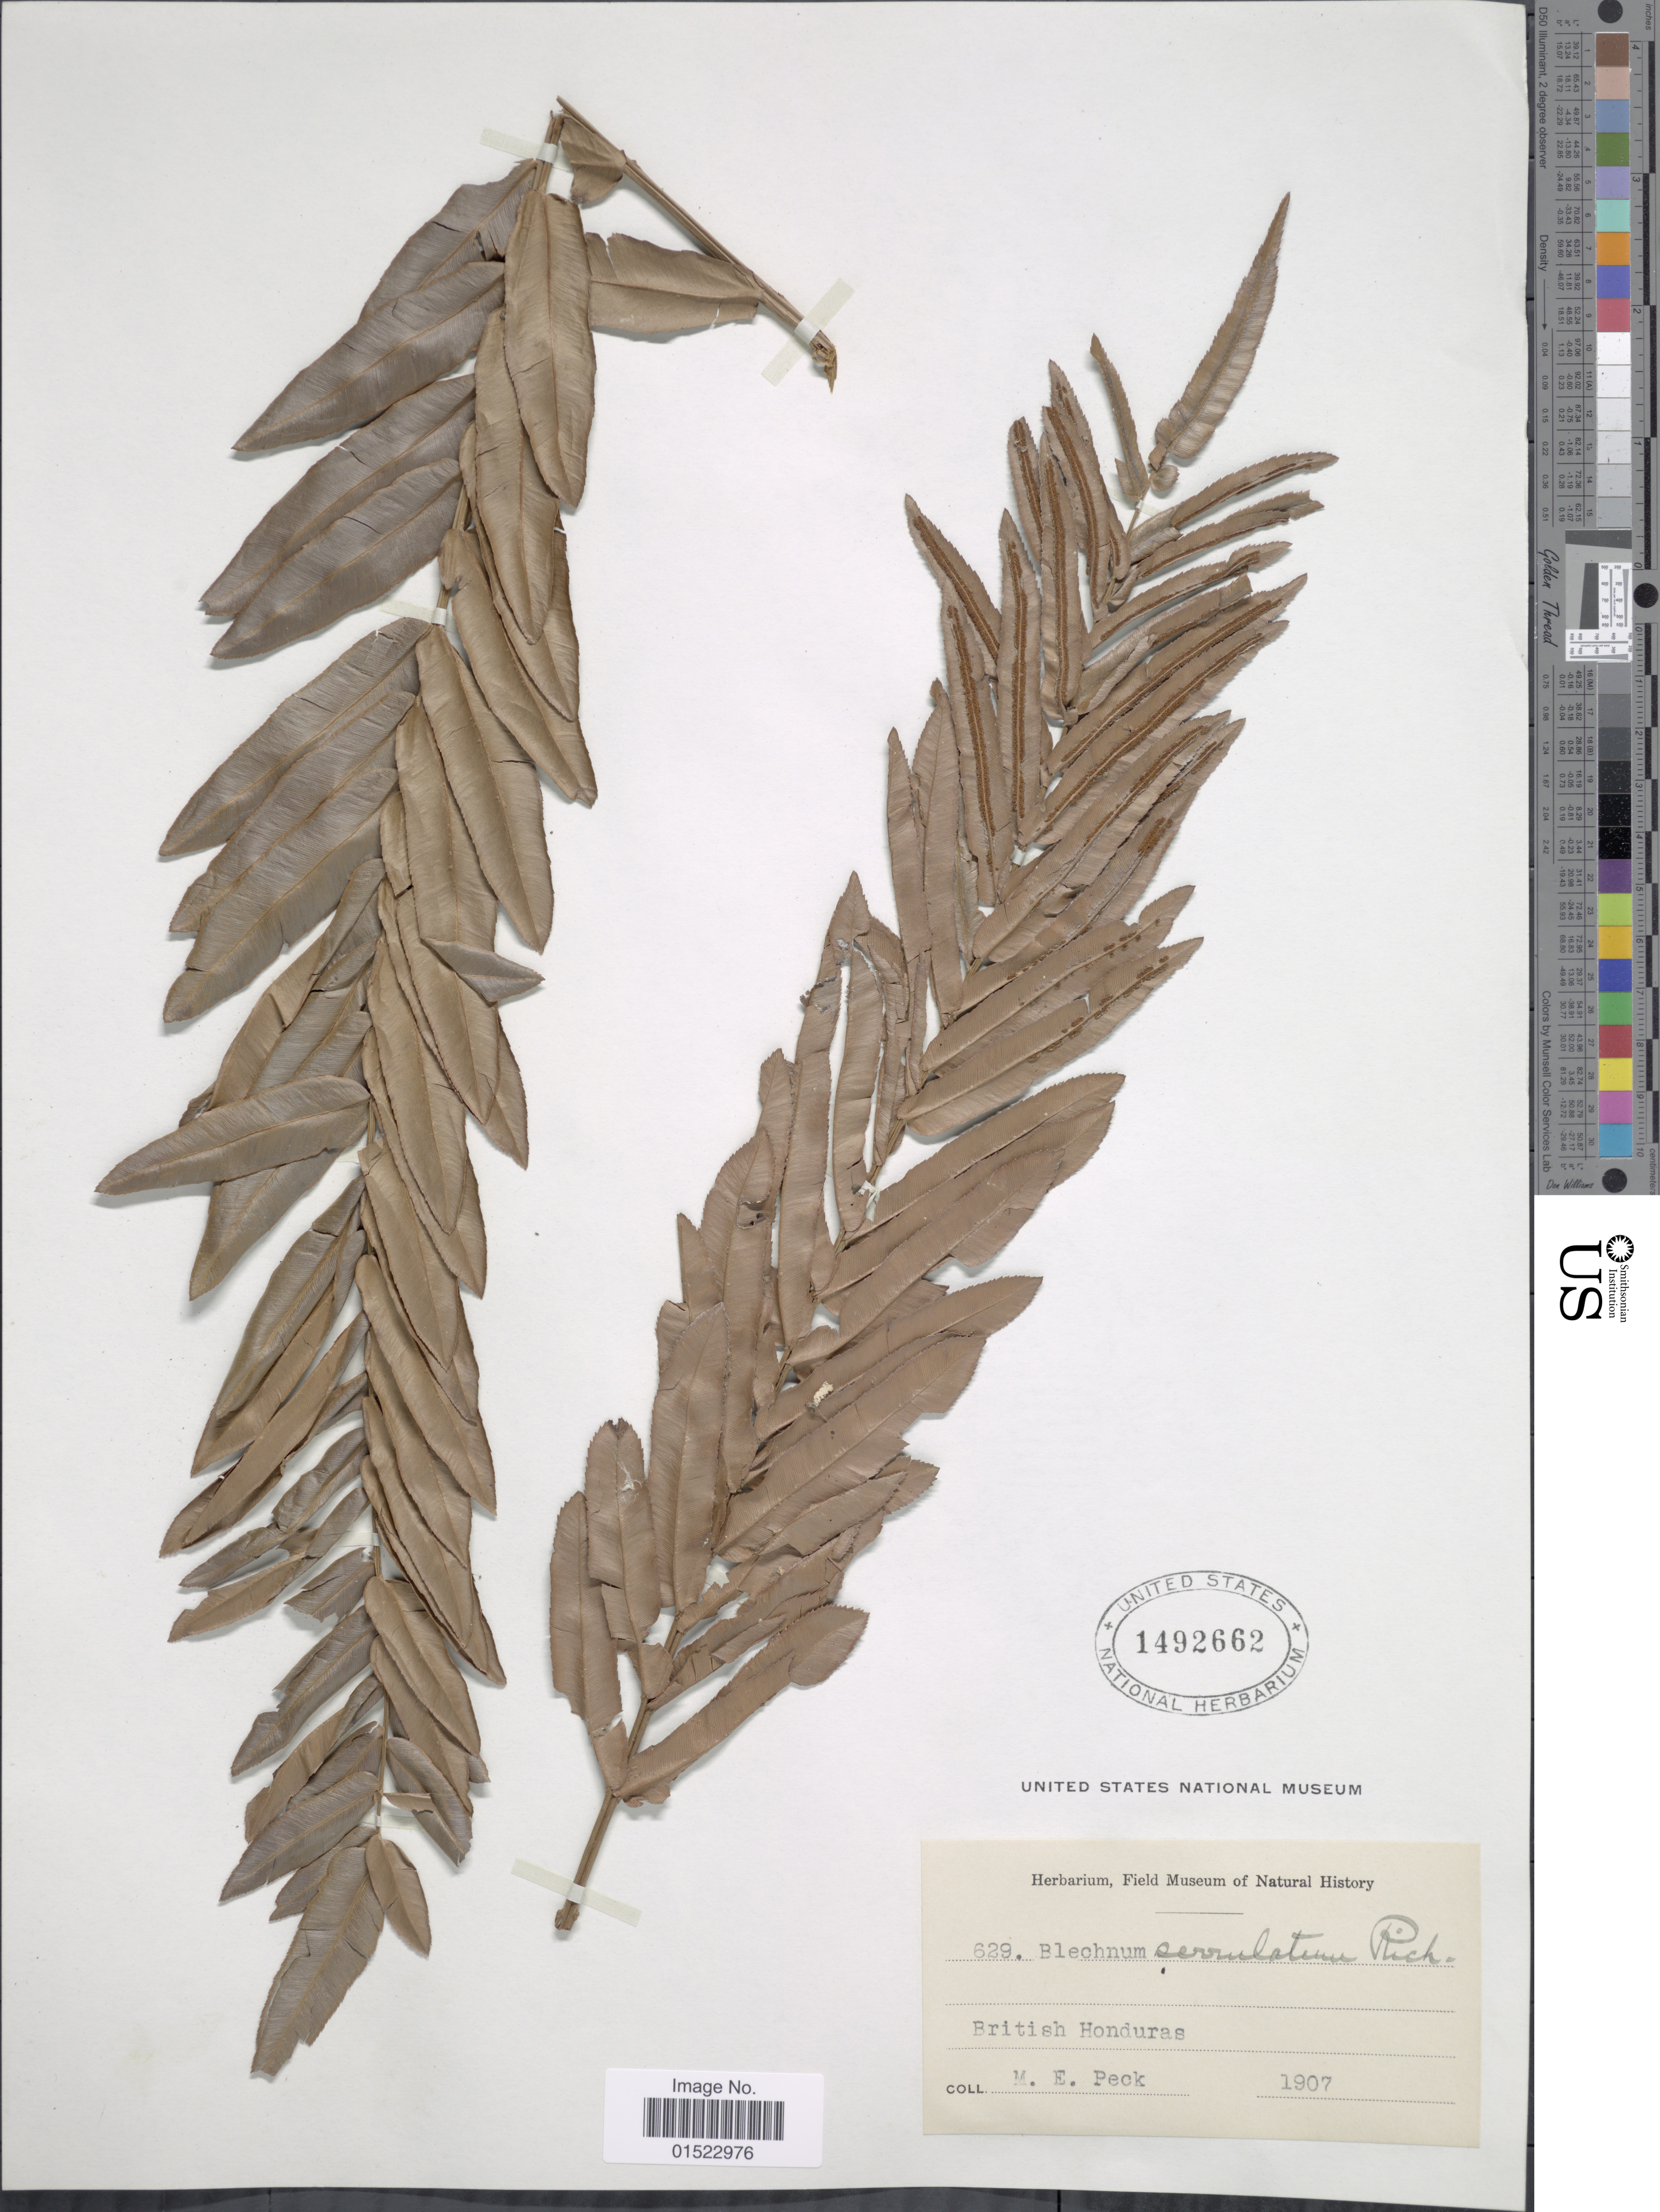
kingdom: Plantae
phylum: Tracheophyta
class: Polypodiopsida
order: Polypodiales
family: Blechnaceae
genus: Telmatoblechnum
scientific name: Telmatoblechnum serrulatum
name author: (Rich.) Perrie et al.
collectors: M. E. Peck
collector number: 629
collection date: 1907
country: Belize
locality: British Honduras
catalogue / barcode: US 1492662